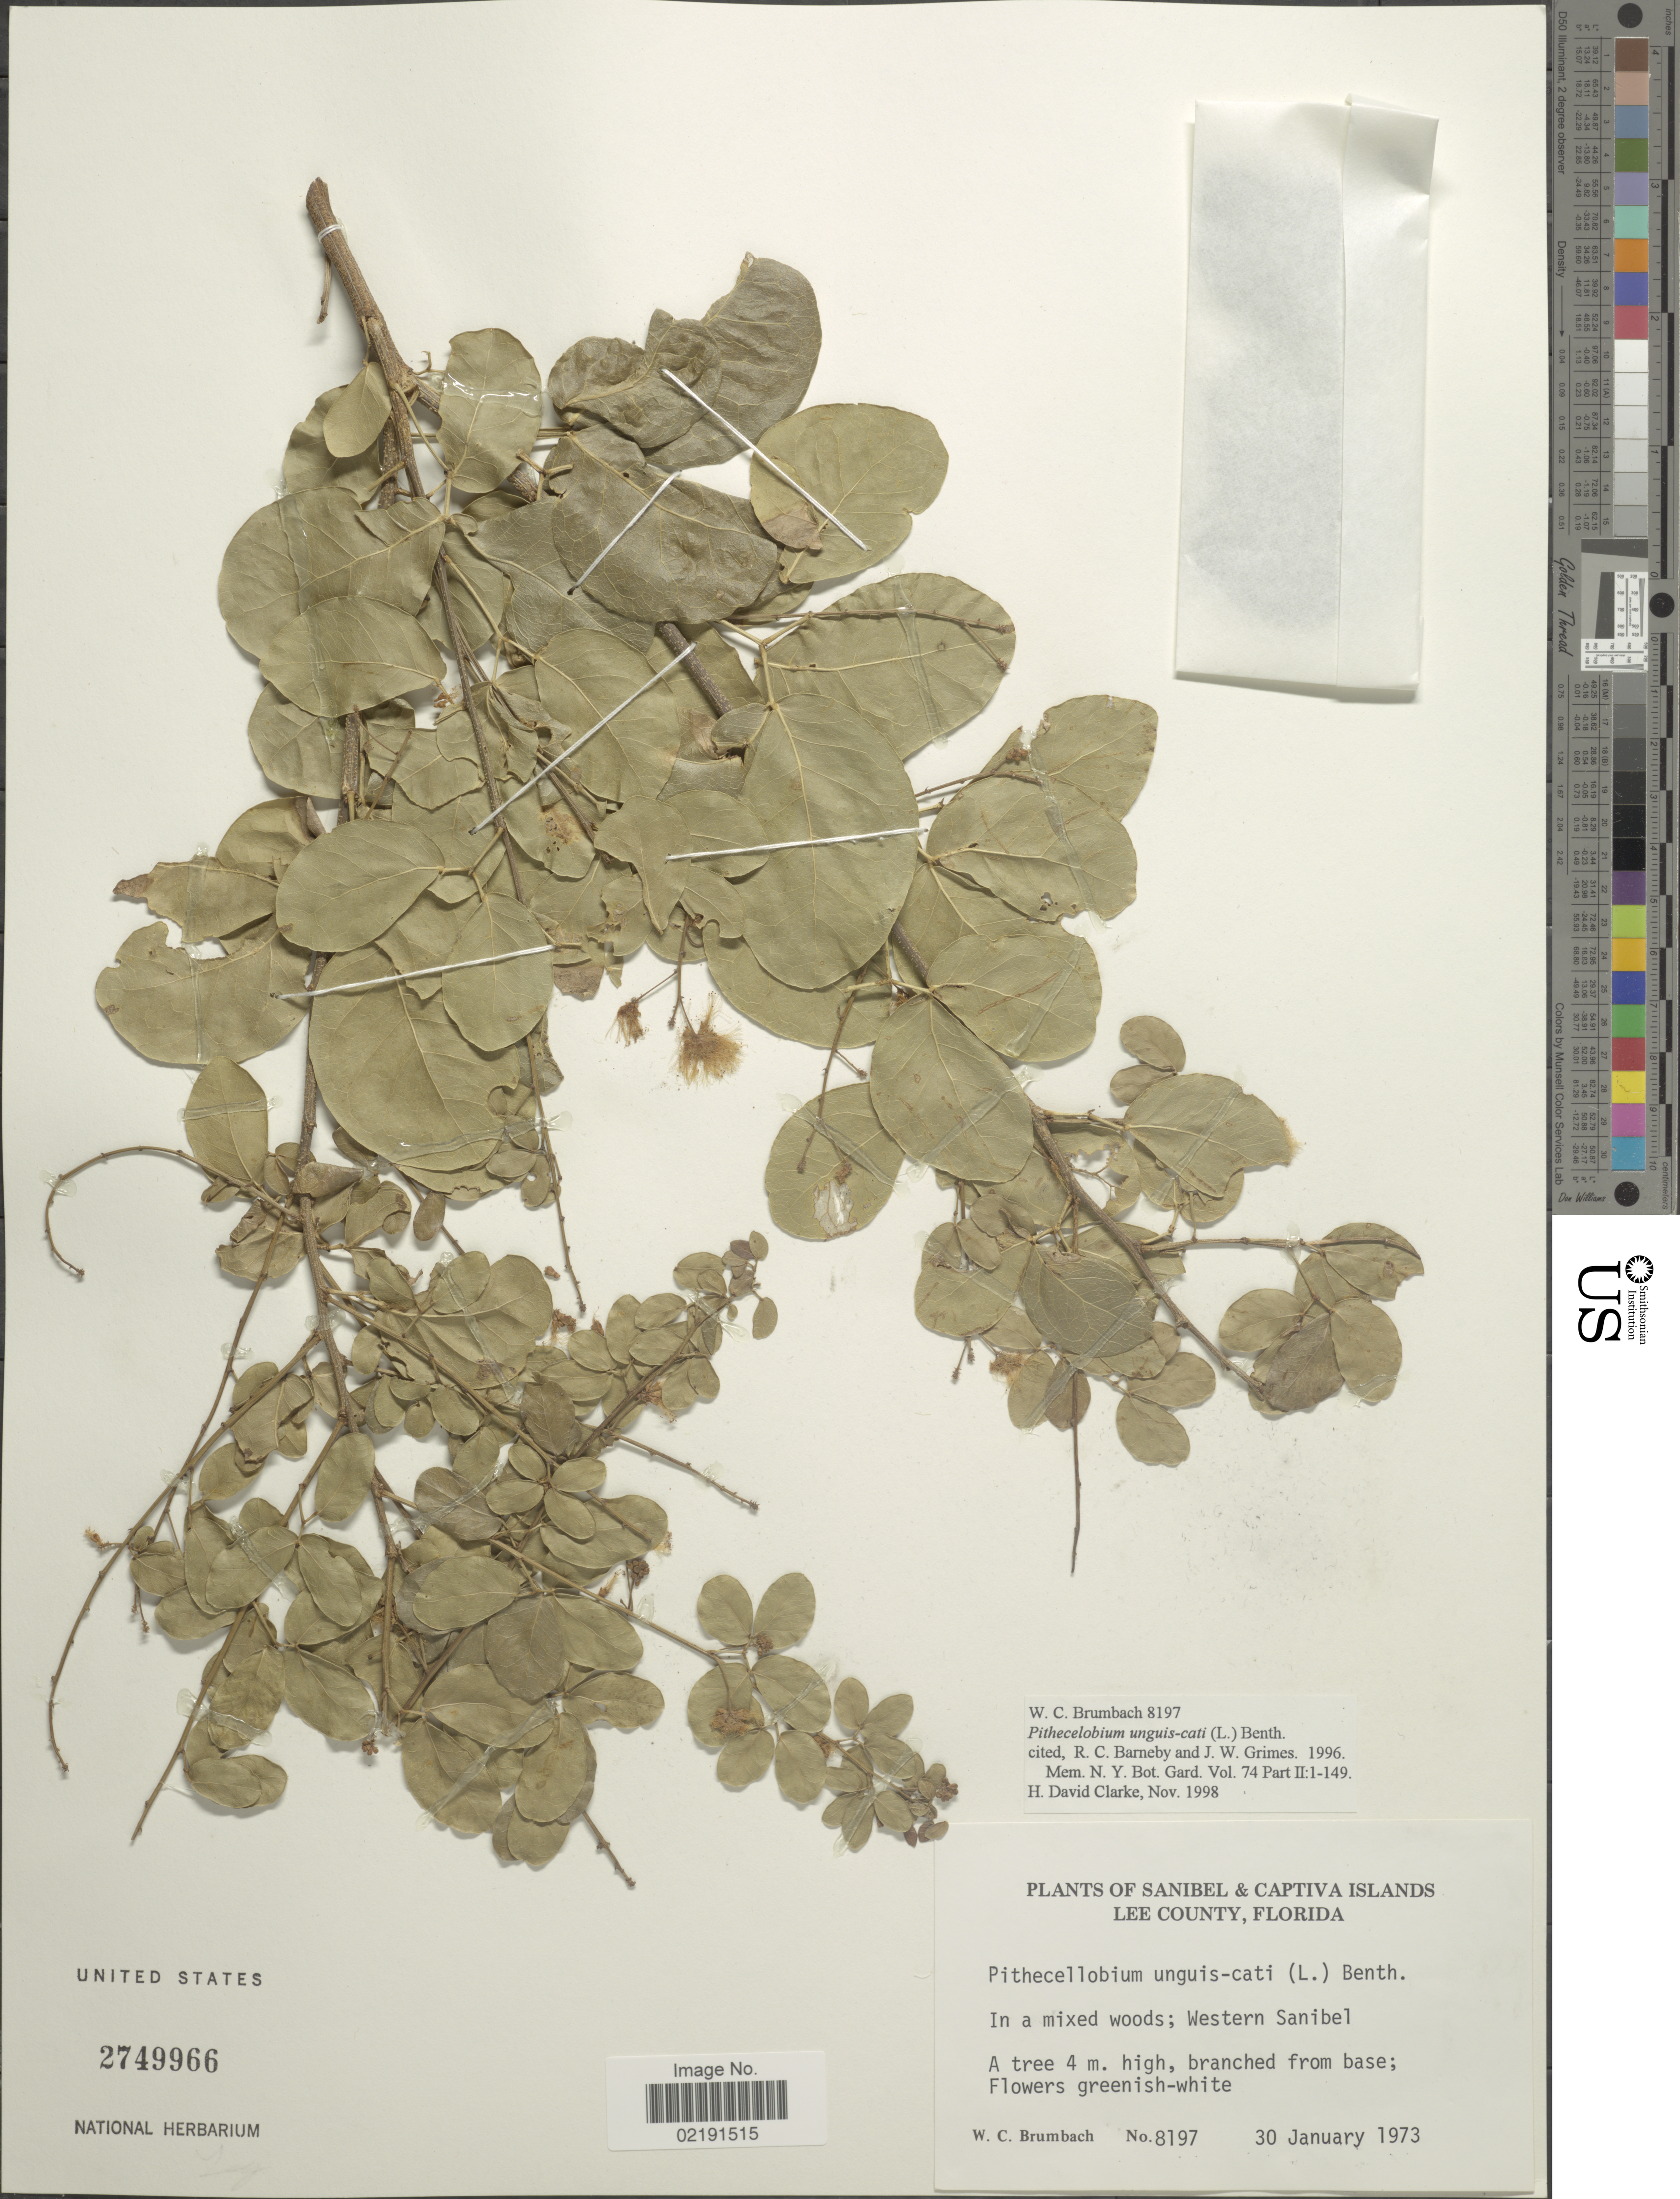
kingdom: Plantae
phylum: Tracheophyta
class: Magnoliopsida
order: Fabales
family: Fabaceae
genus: Pithecellobium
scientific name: Pithecellobium unguis-cati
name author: (L.) Benth.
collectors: W. C. Brumbach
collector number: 8197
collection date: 1973-01-30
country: United States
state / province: Florida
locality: Sanibel & Captiva Islands. Lee County, Florida. In a mixed woods; Western Sanibel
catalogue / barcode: US 2749966